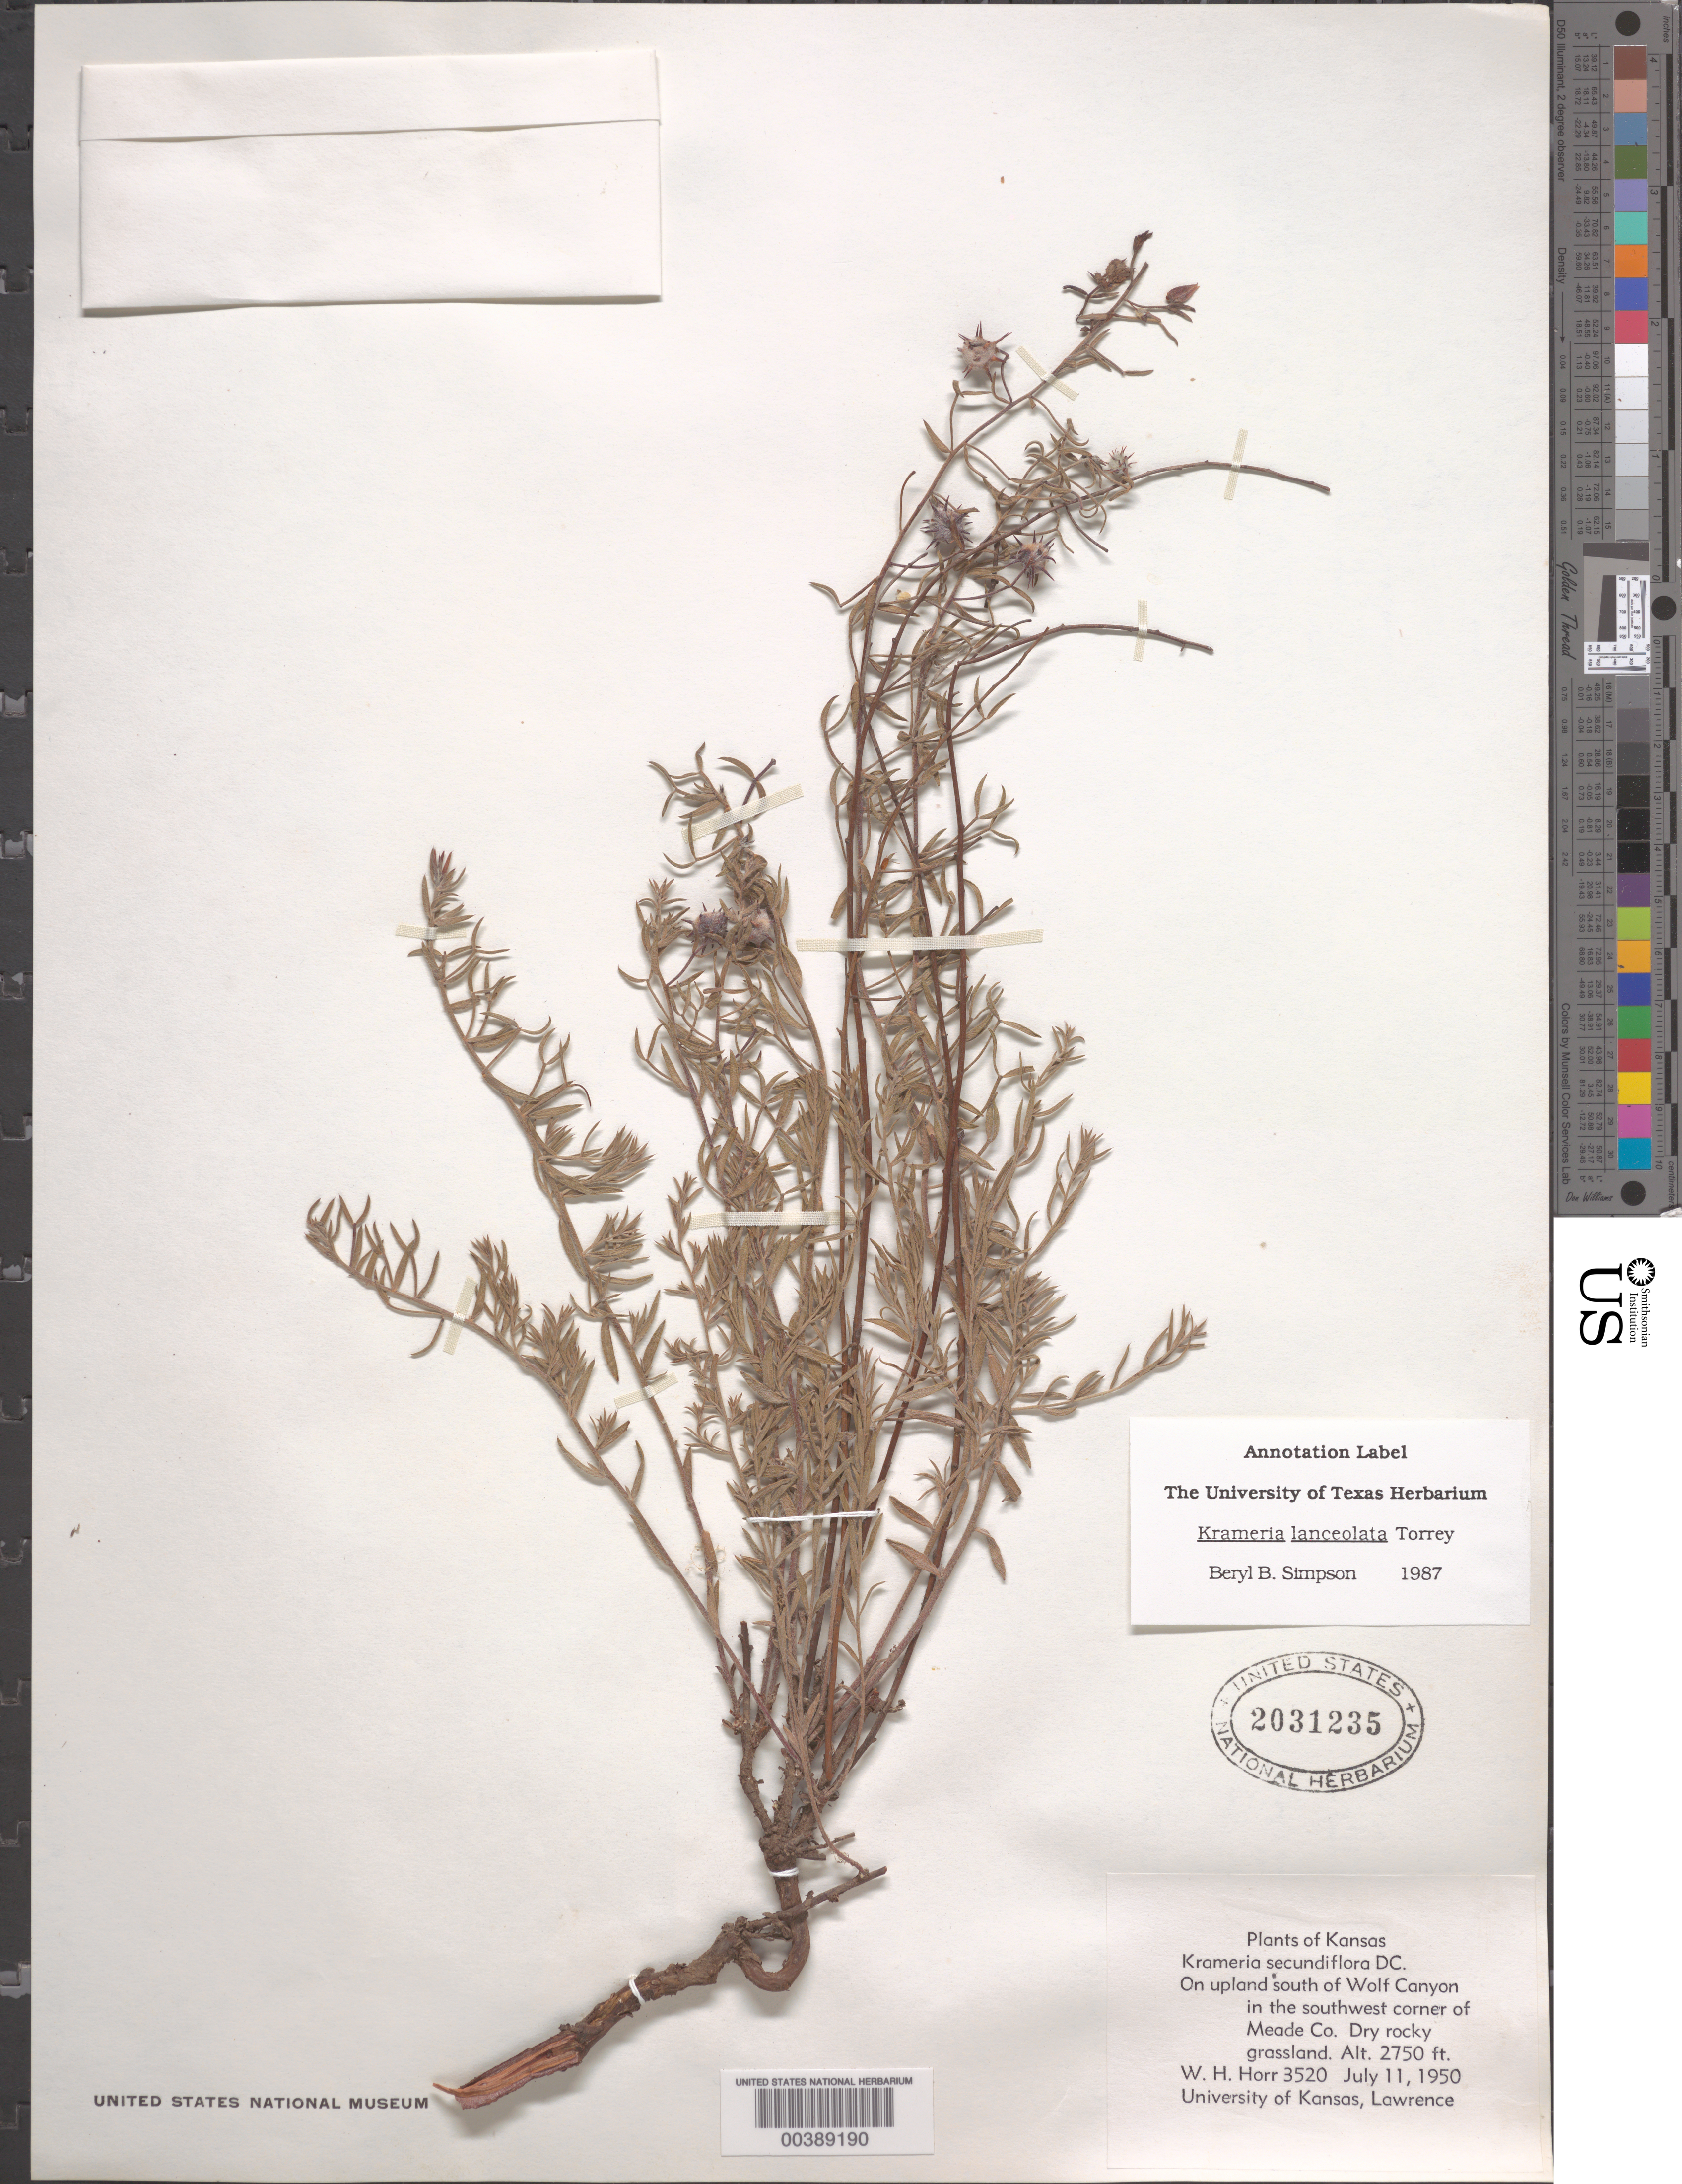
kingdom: Plantae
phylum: Tracheophyta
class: Magnoliopsida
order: Zygophyllales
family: Krameriaceae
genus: Krameria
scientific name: Krameria lanceolata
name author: Torr.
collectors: W. H. Horr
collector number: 3520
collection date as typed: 11 Jul 1950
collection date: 1950-07-11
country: United States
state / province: Kansas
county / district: Meade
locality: On upland s of wolf canyon in the sw corner of county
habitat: Dry rocky grassland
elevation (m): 838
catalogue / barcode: US 2031235